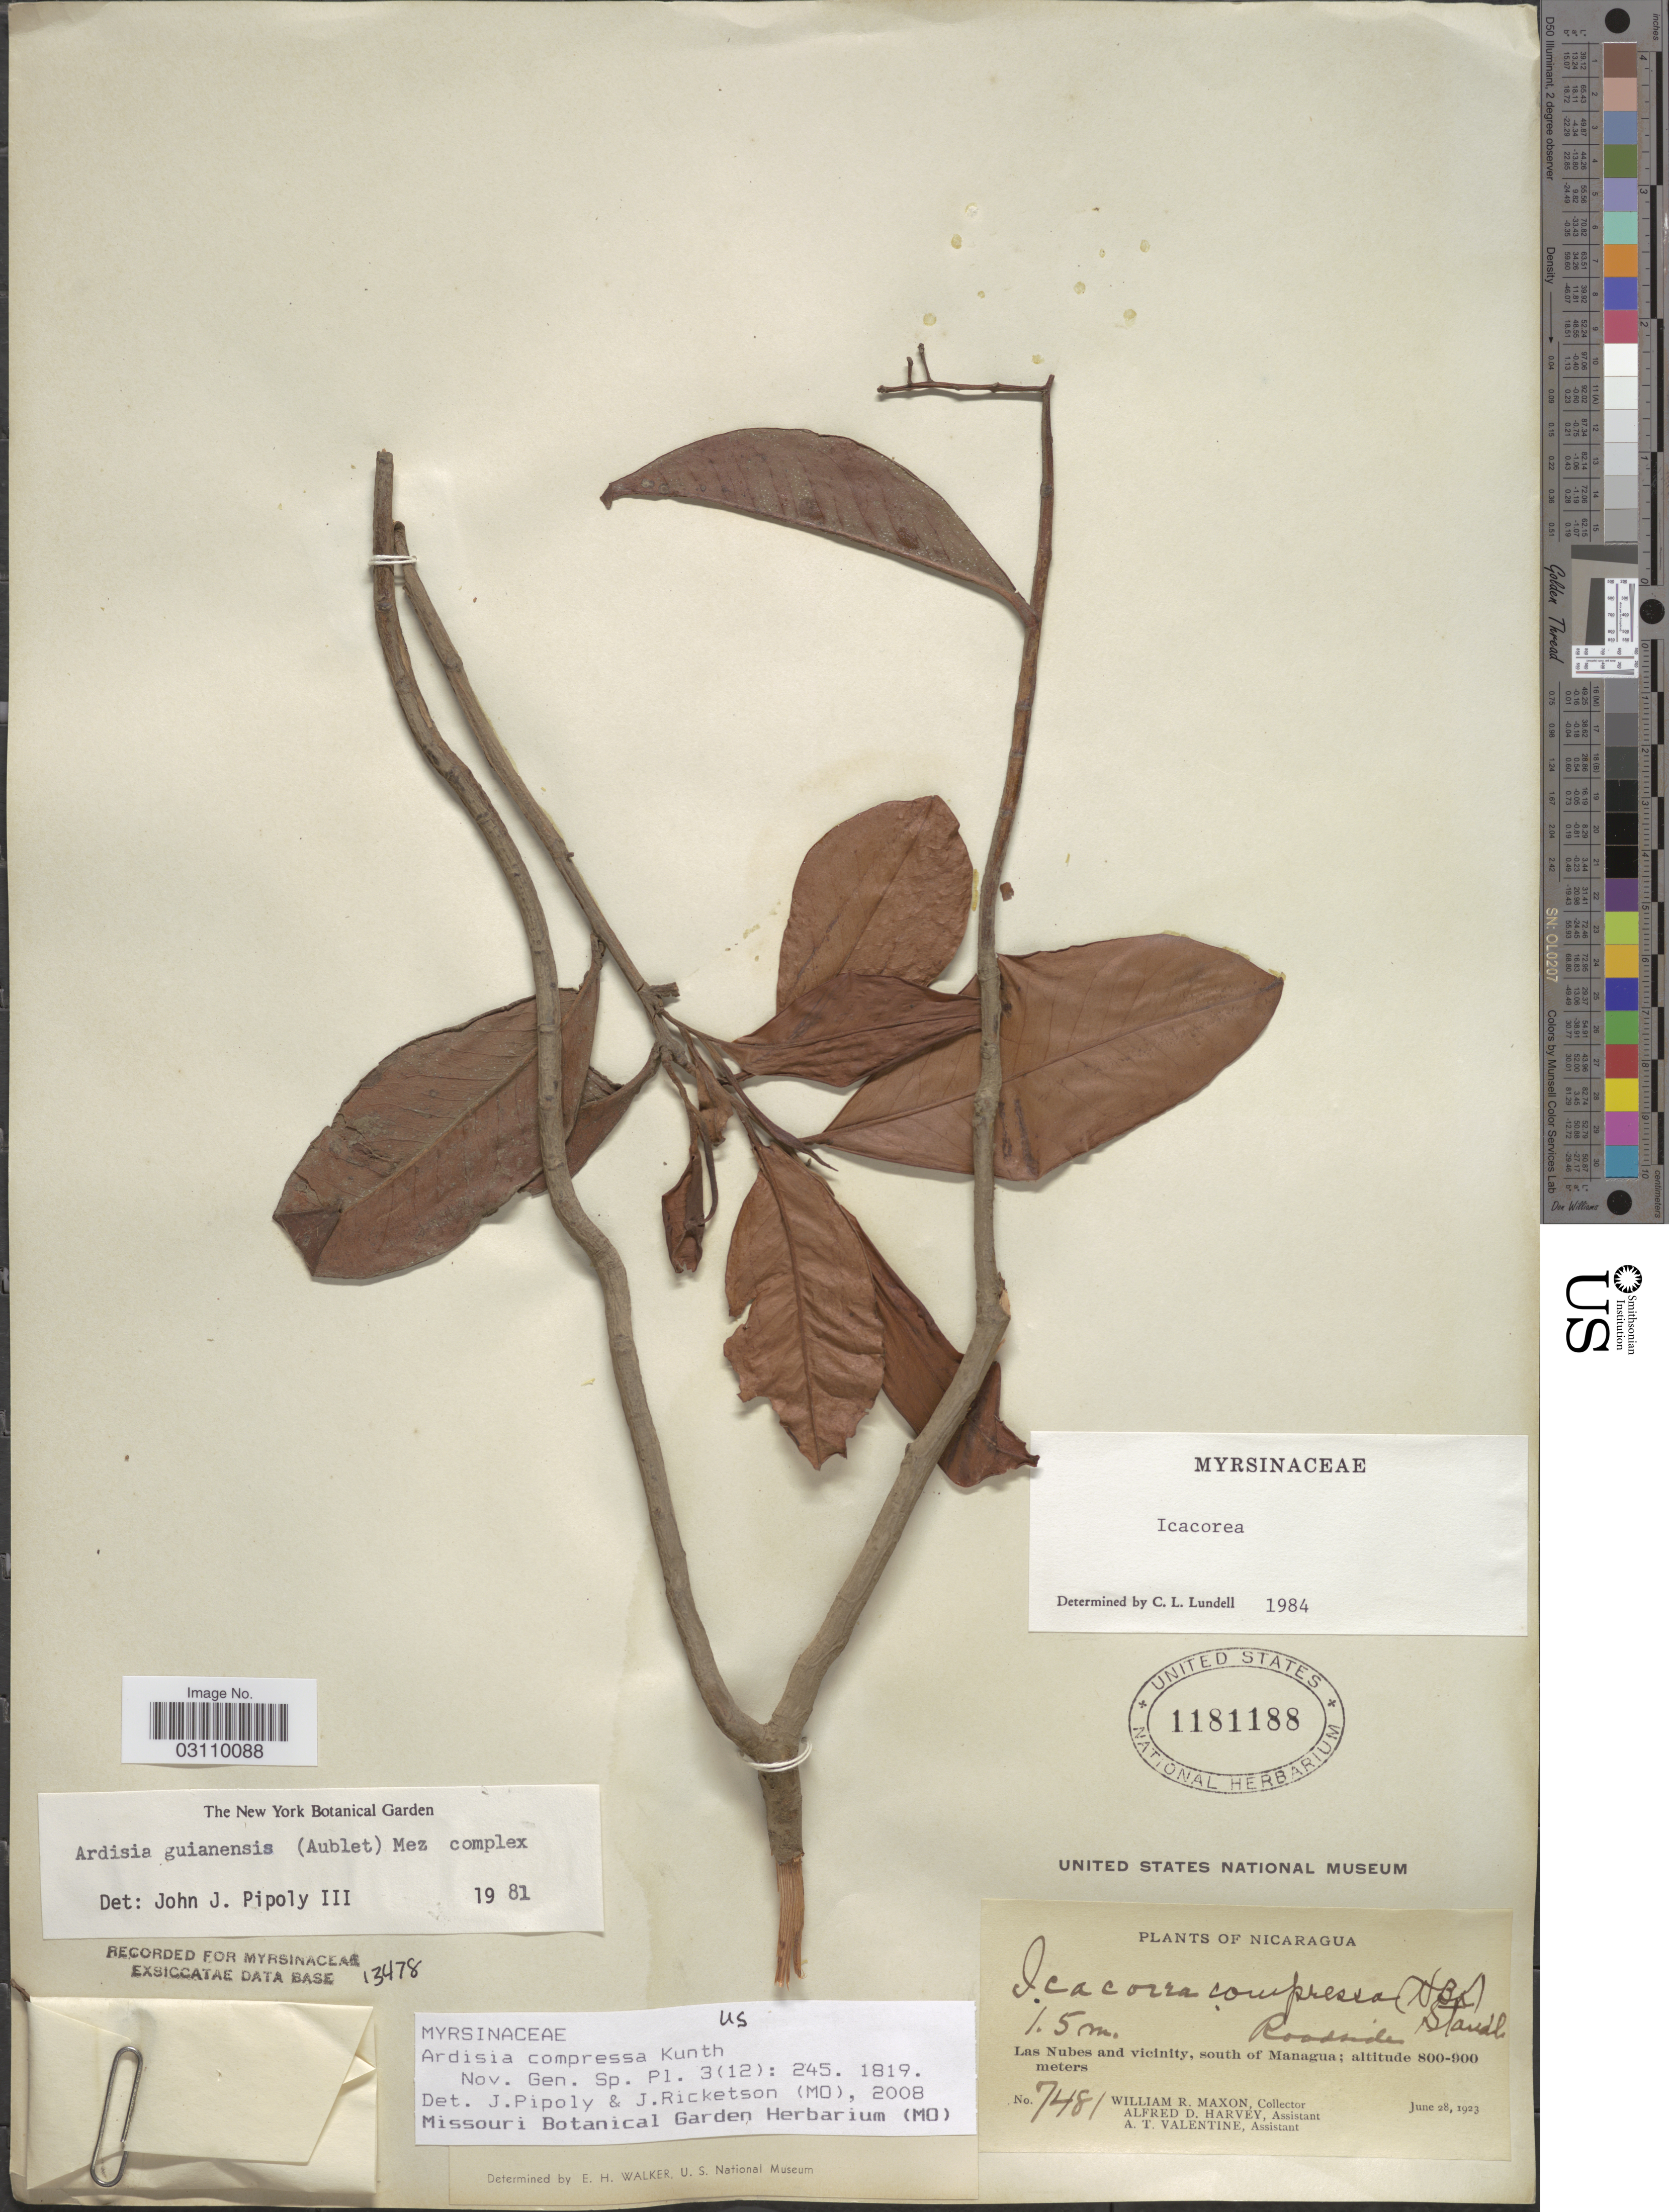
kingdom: Plantae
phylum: Tracheophyta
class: Magnoliopsida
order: Ericales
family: Primulaceae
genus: Ardisia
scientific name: Ardisia compressa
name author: Kunth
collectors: W. R. Maxon, A. D. Harvey & A. Valentine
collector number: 7481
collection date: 1923-06-28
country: Nicaragua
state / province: Managua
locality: Las Nubes and vicinity, south of Managua.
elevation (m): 800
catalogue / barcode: US 1181188